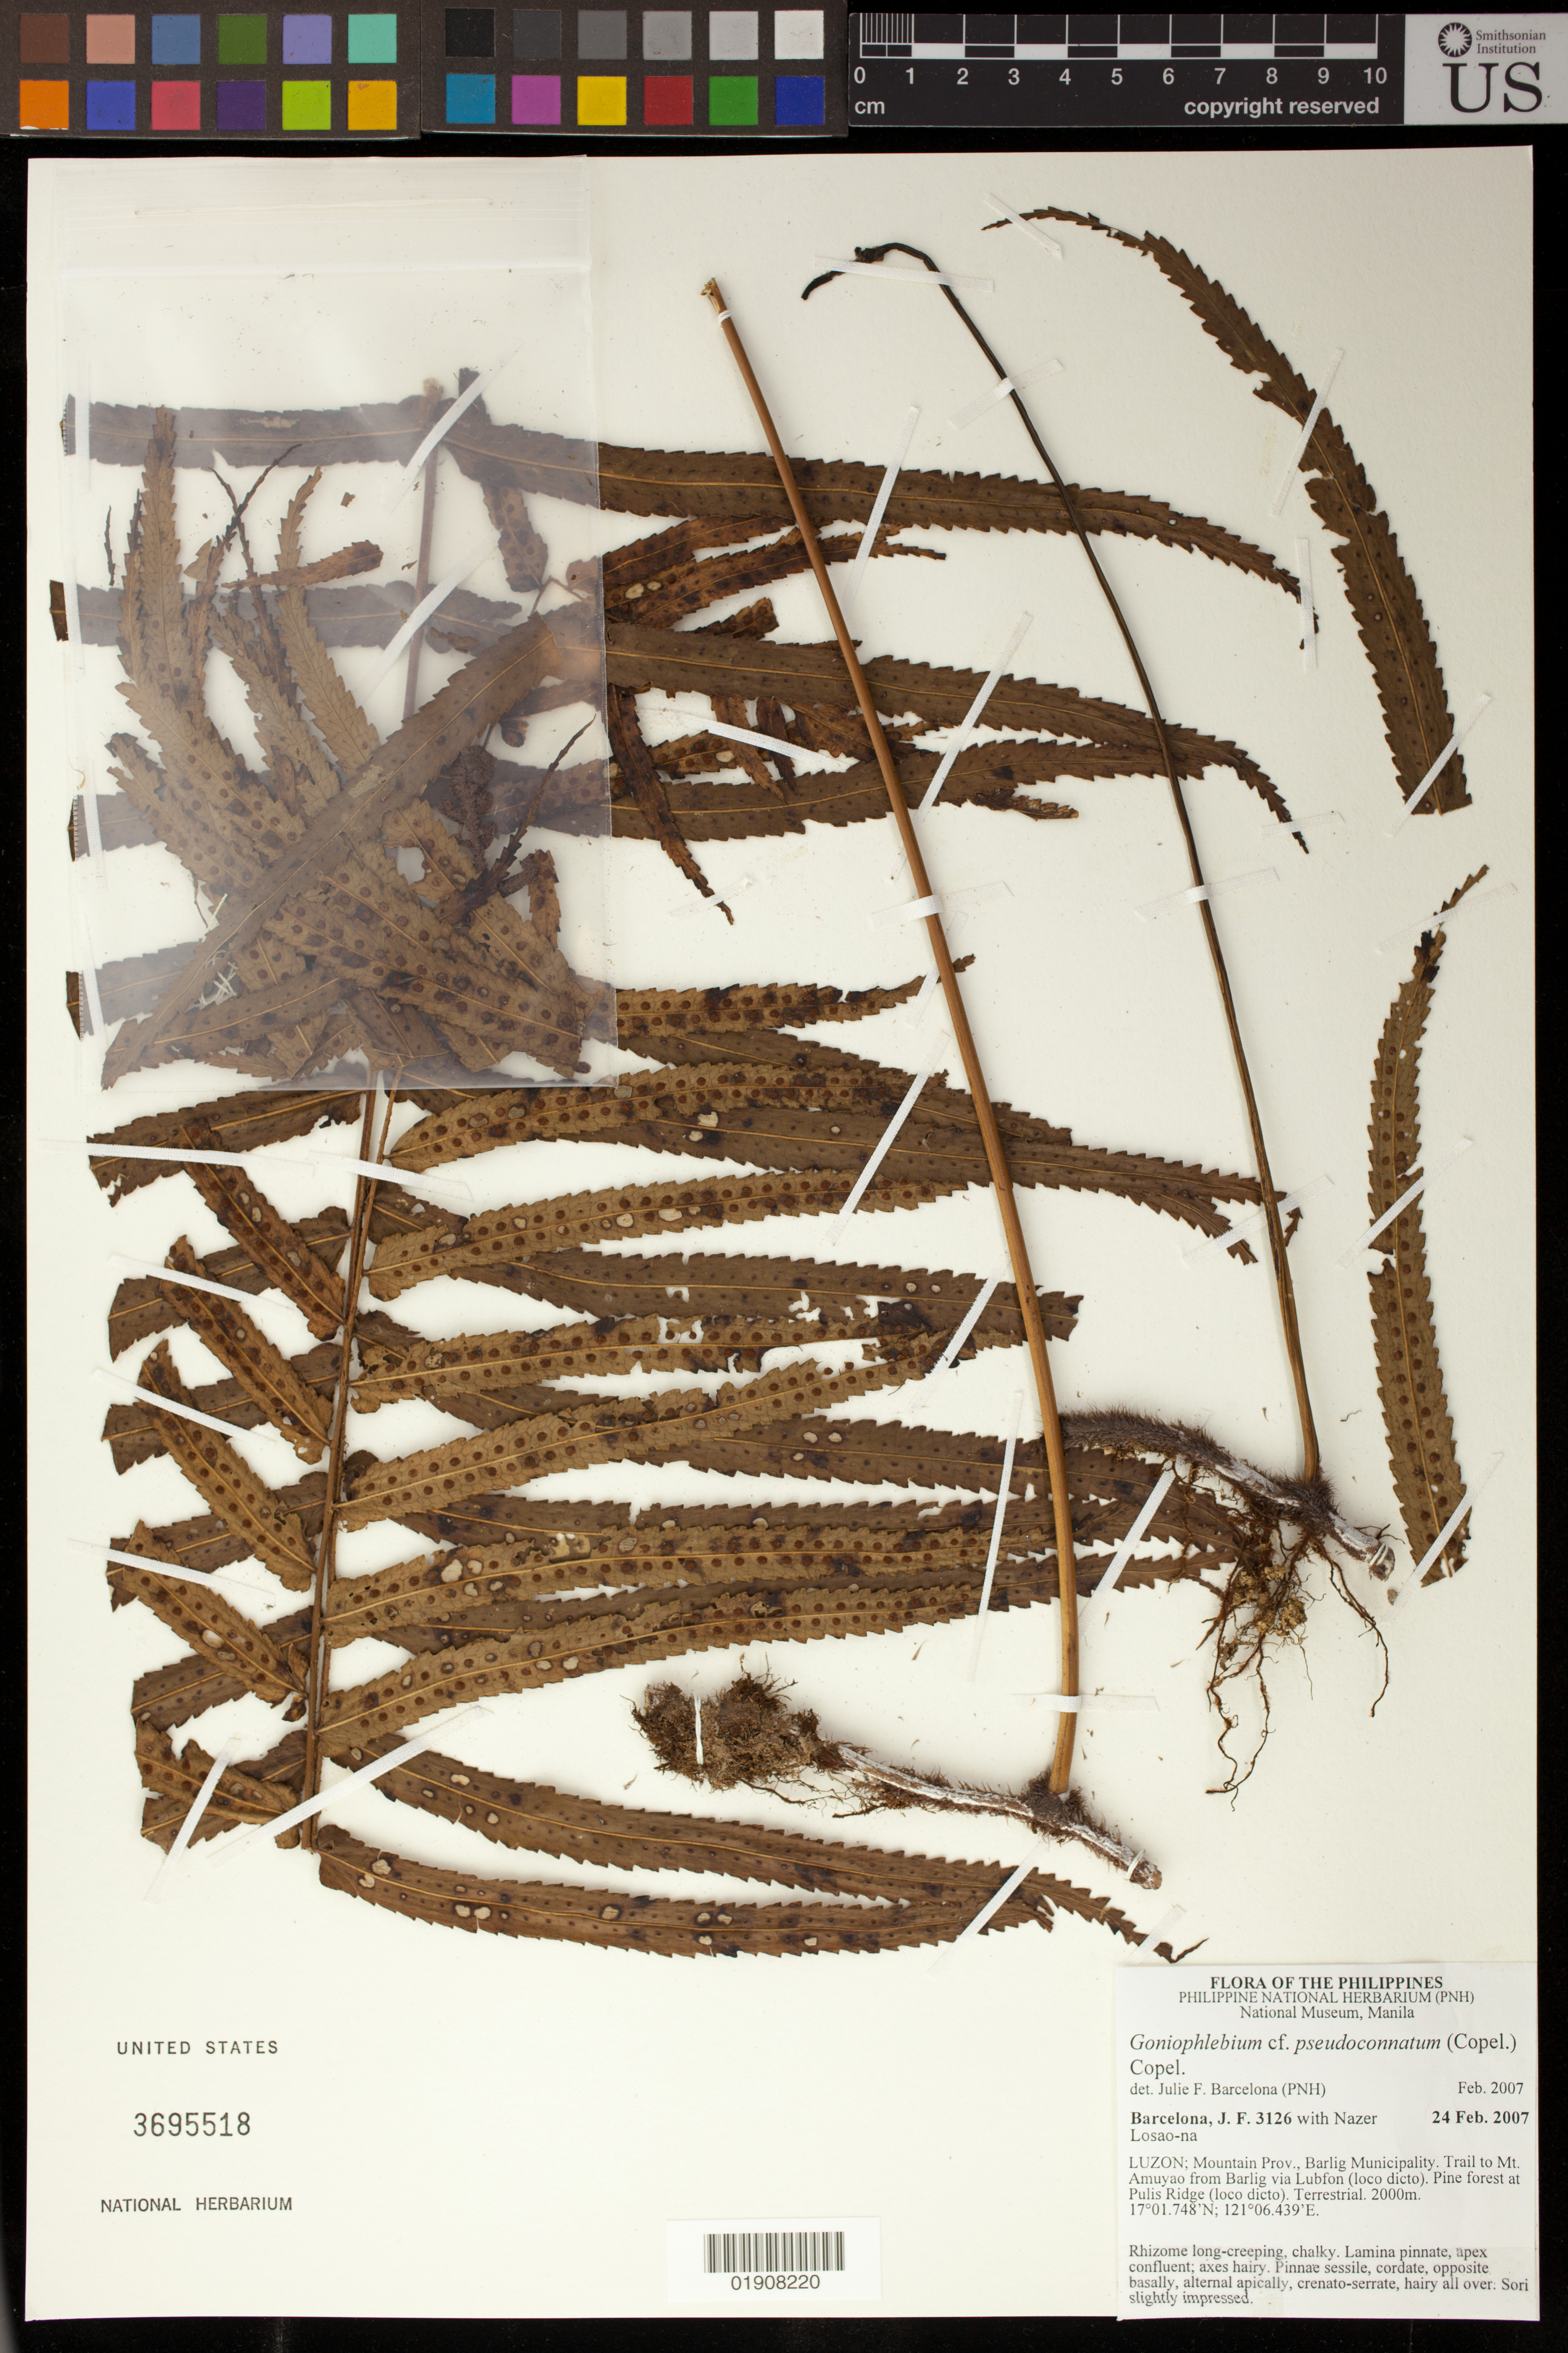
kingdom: Plantae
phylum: Tracheophyta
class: Polypodiopsida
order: Polypodiales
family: Polypodiaceae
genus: Goniophlebium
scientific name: Goniophlebium pseudoconnatum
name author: (Copel.) Copel.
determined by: Barcelona, J. F.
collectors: J. F. Barcelona & N. Losao-na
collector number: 3126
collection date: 2007-02-24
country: Philippines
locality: Luzon; Mountain Prov., Barlig Municipality. Trail to Mt. Amuyao from Barlig via Lubfon (loc. dicto). Pine forest at Pulis Ridge (loc. dicto)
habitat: Pine forest at Pulis Ridge.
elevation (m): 2000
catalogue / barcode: US 3695518